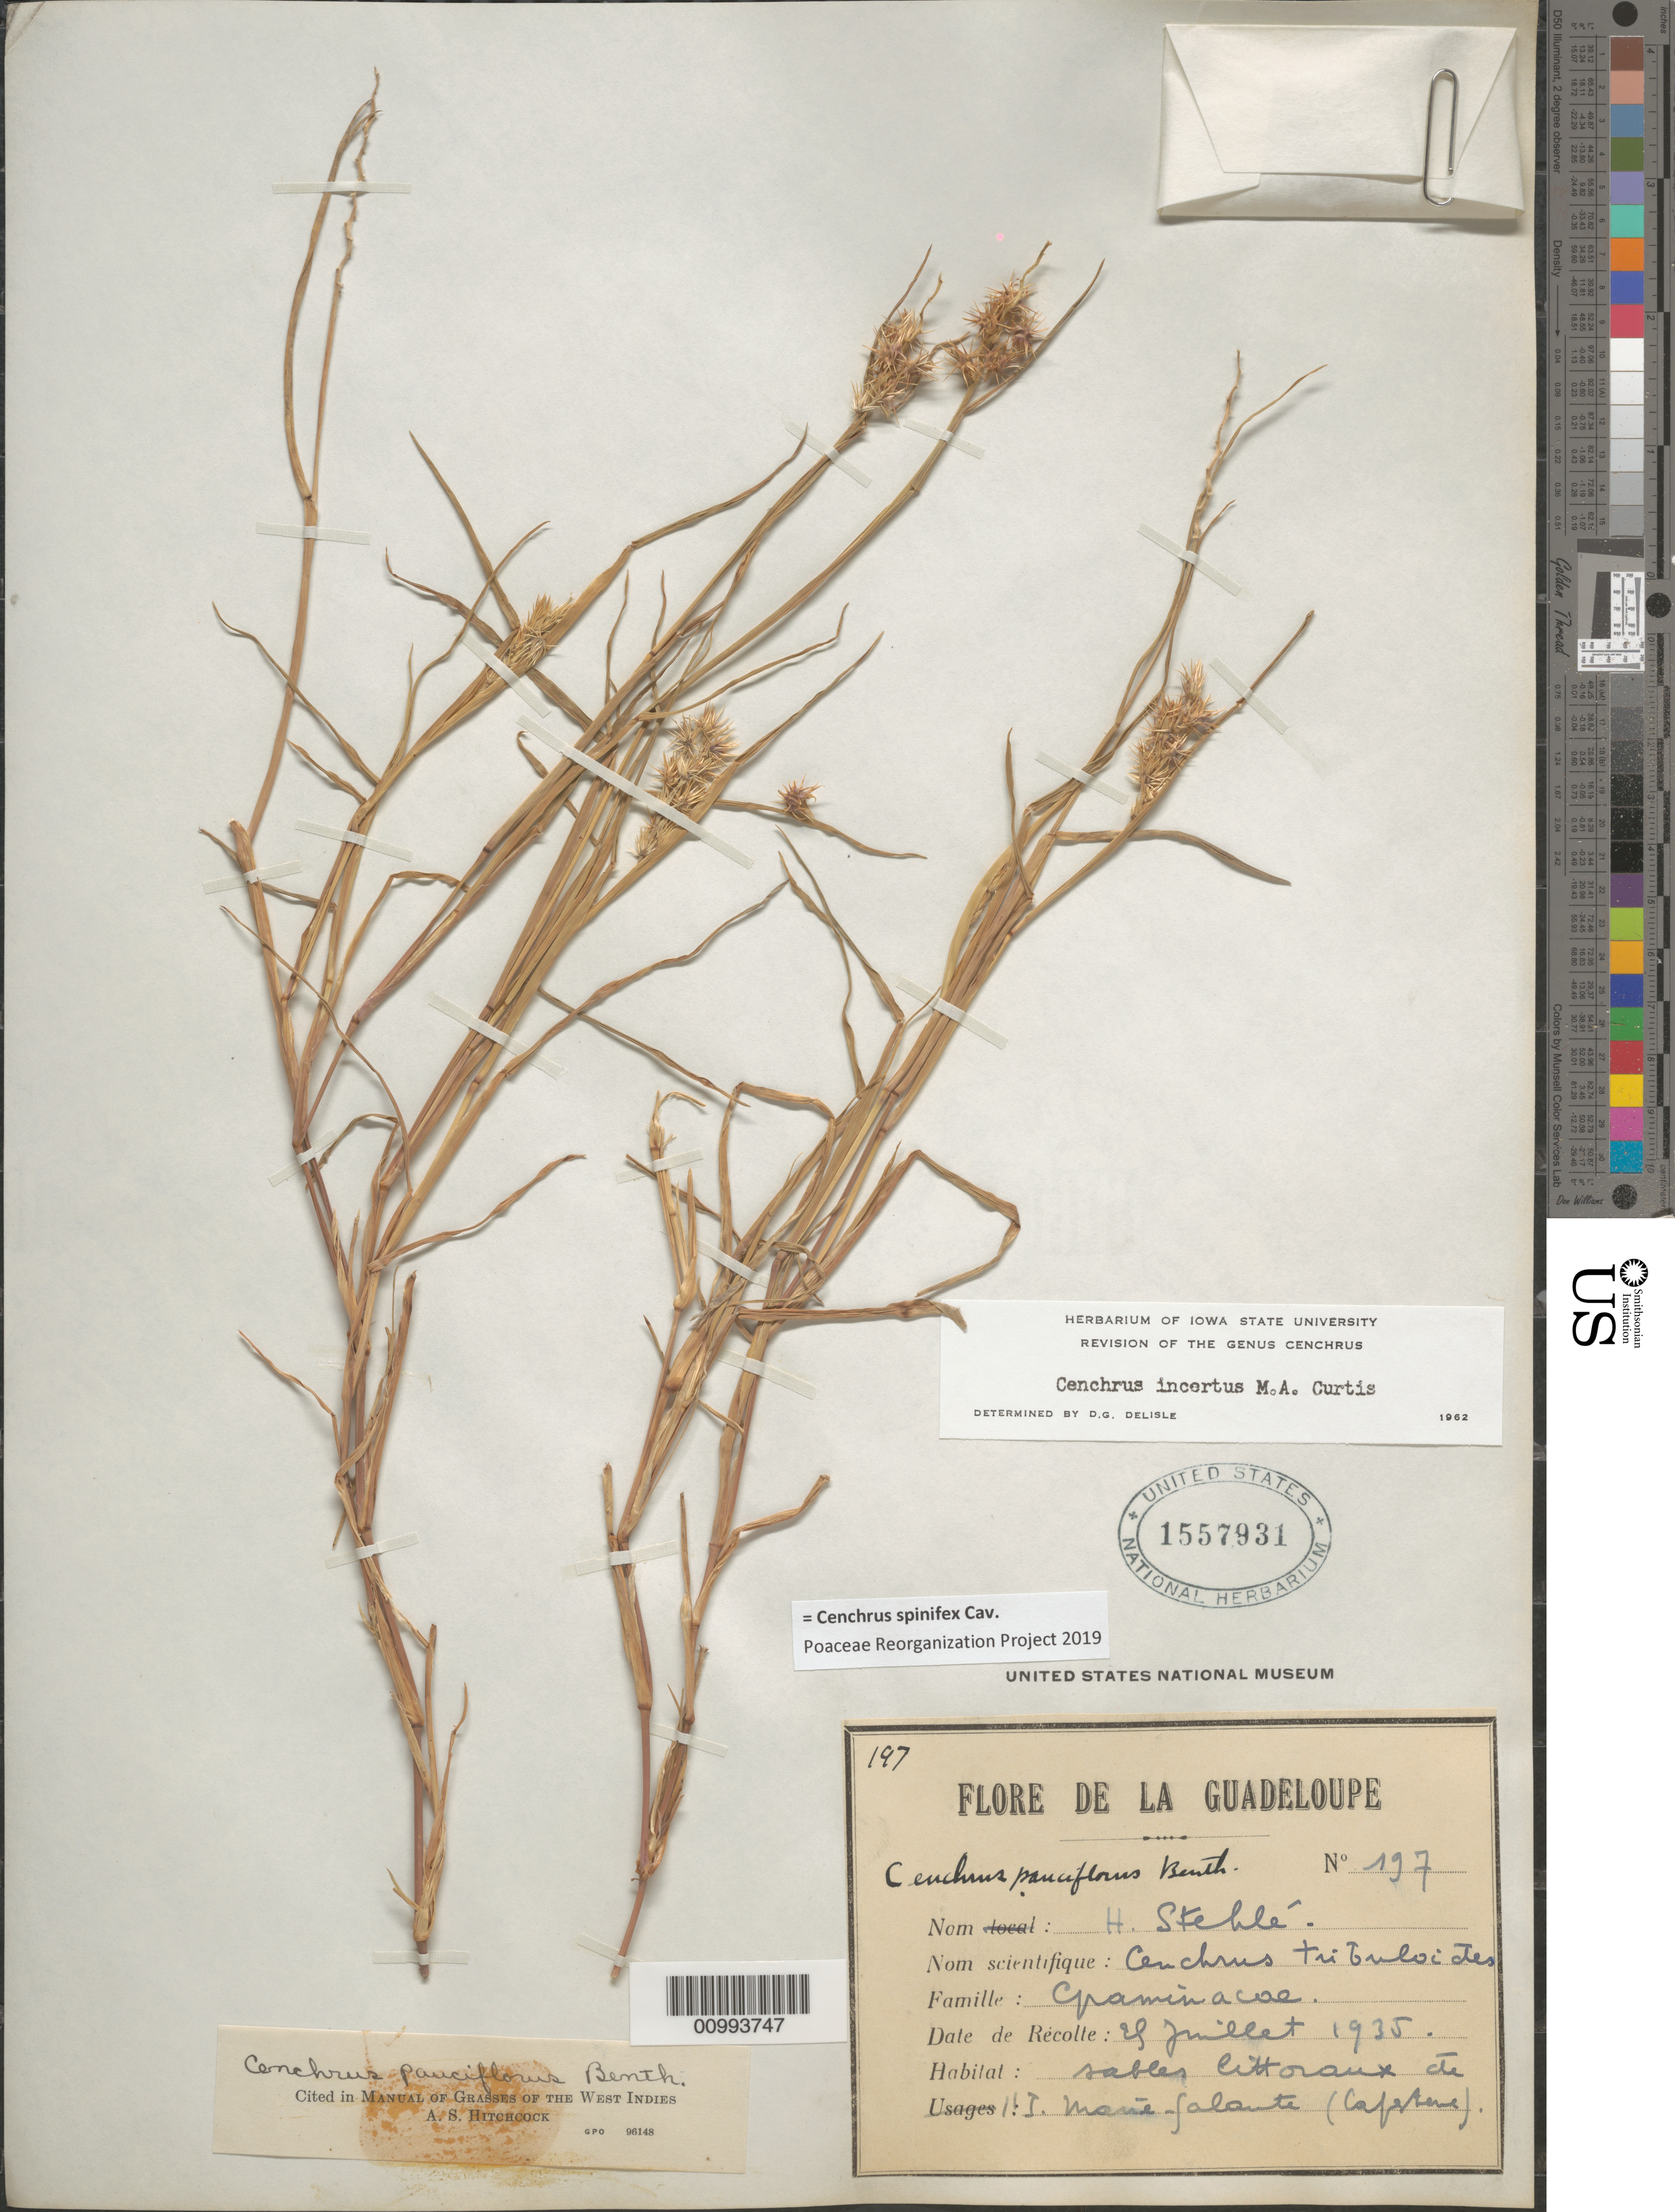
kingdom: Plantae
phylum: Tracheophyta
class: Liliopsida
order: Poales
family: Poaceae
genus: Cenchrus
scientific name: Cenchrus spinifex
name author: Cav.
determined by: Poaceae Reorganization Project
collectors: H. Stehlé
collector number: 197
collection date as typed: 04 Jul 1935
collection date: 1935-07-04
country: Guadeloupe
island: Basse Terre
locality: Marie-Galante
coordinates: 0 N, 0 E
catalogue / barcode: US 1557931